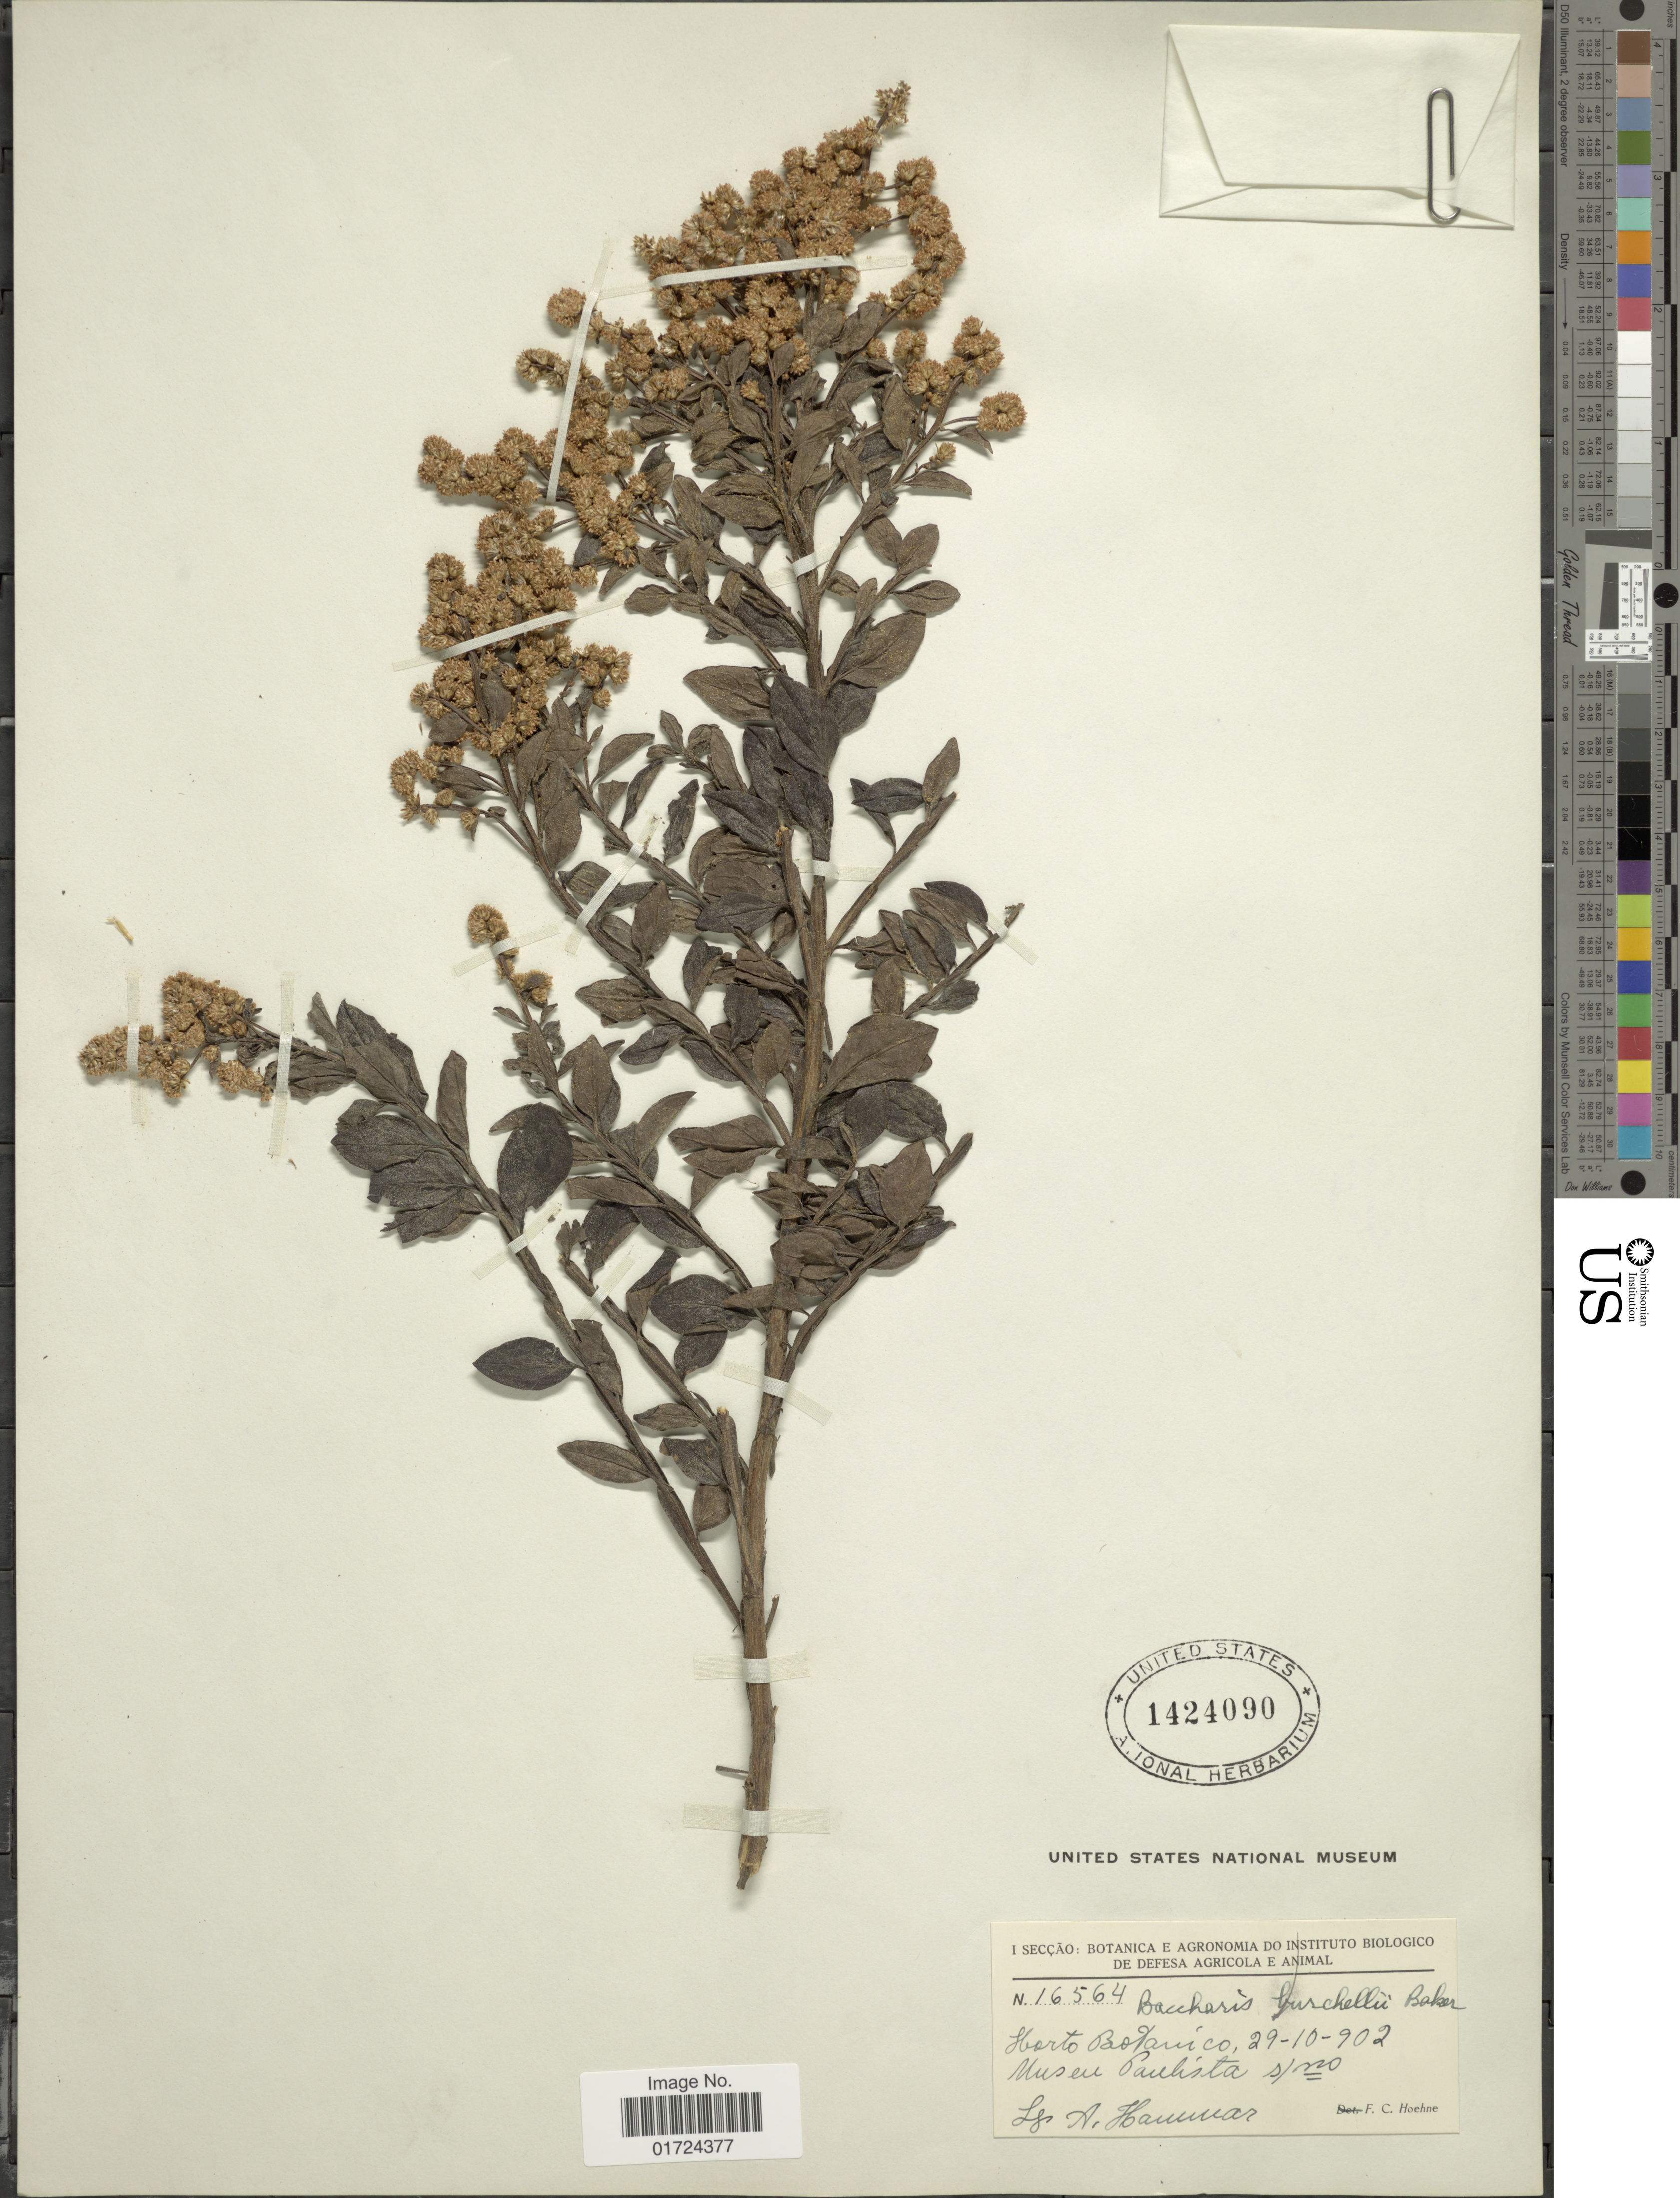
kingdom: Plantae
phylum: Tracheophyta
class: Magnoliopsida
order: Asterales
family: Asteraceae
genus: Baccharis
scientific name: Baccharis burchellii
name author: Baker in Mart.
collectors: A. Hammar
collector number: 16564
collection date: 1902-10-29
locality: Horto Botanico.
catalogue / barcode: US 1424090